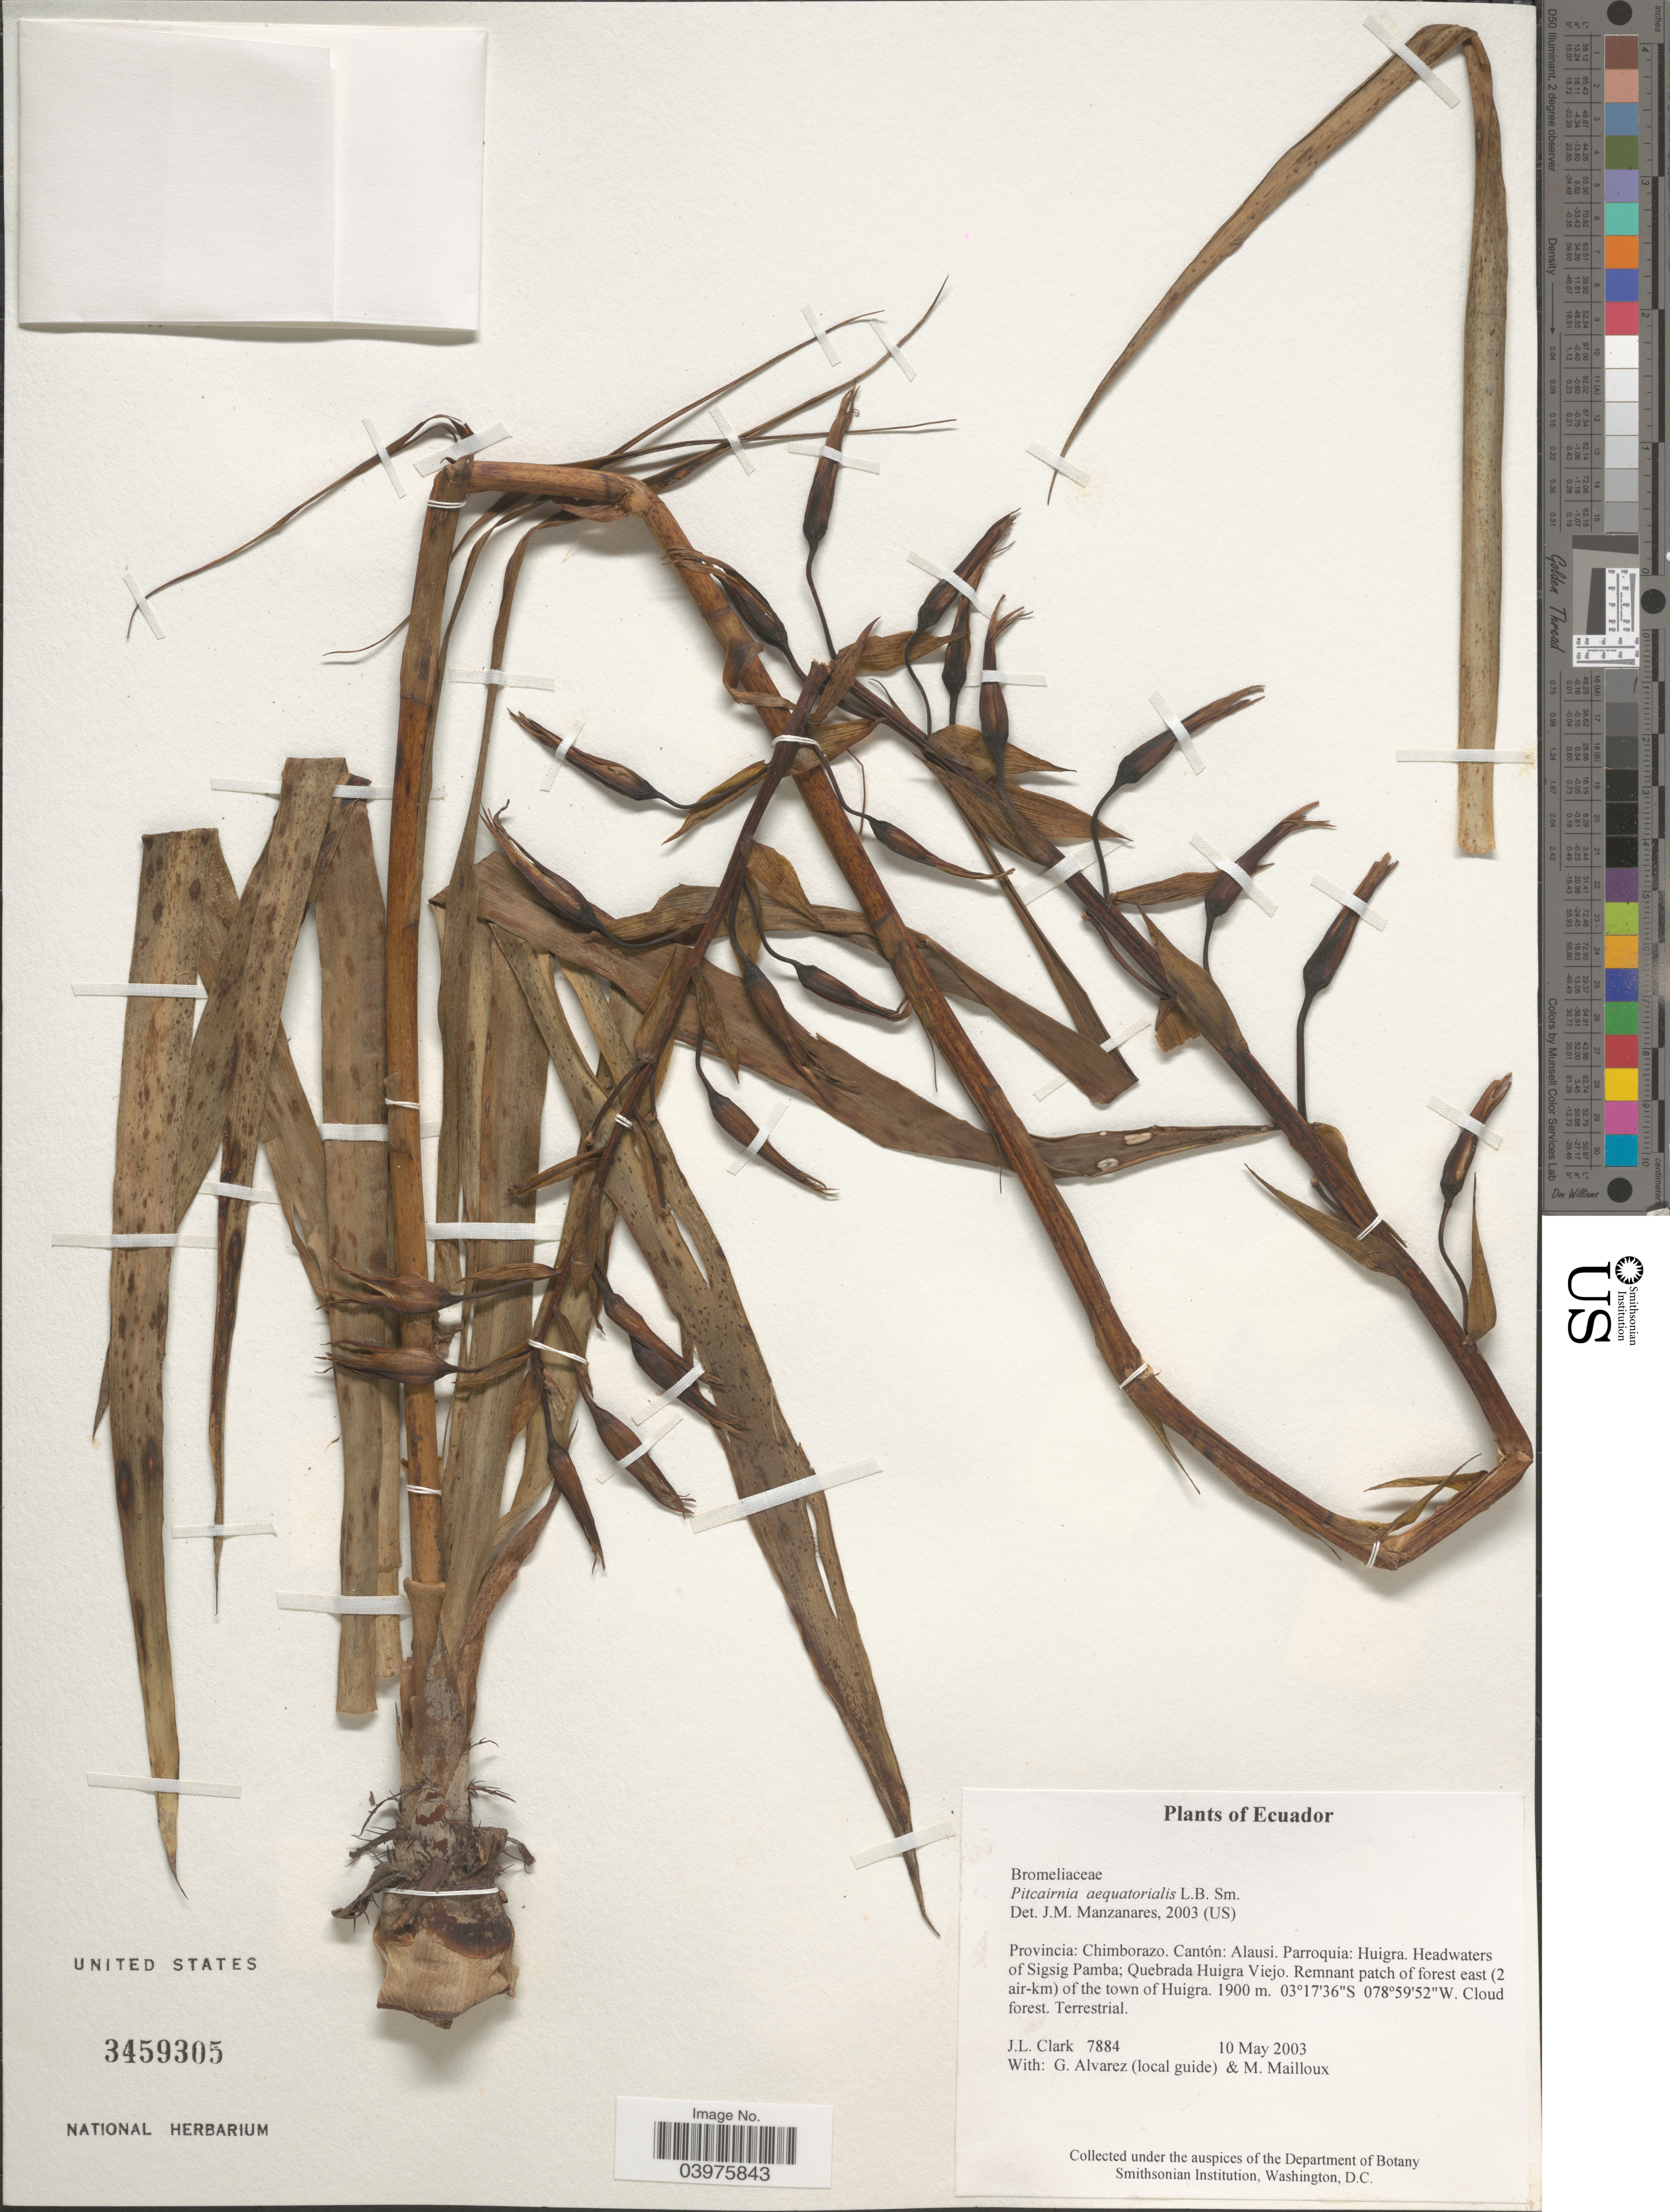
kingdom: Plantae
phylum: Tracheophyta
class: Liliopsida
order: Poales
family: Bromeliaceae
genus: Pitcairnia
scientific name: Pitcairnia aequatorialis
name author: L.B. Sm.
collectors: J. L. Clark, G. Alvarez & M. Mailloux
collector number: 7884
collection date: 2003-05-10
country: Ecuador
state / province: Chimborazo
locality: Cantón: Alausi. Parroquia: Huigra Headwaters of Sigsig Pamba; Quebrada Huigra Viejo. Remnant patch of forest east (2 air-km) of the town of Huigra.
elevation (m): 1900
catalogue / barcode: US 3459305